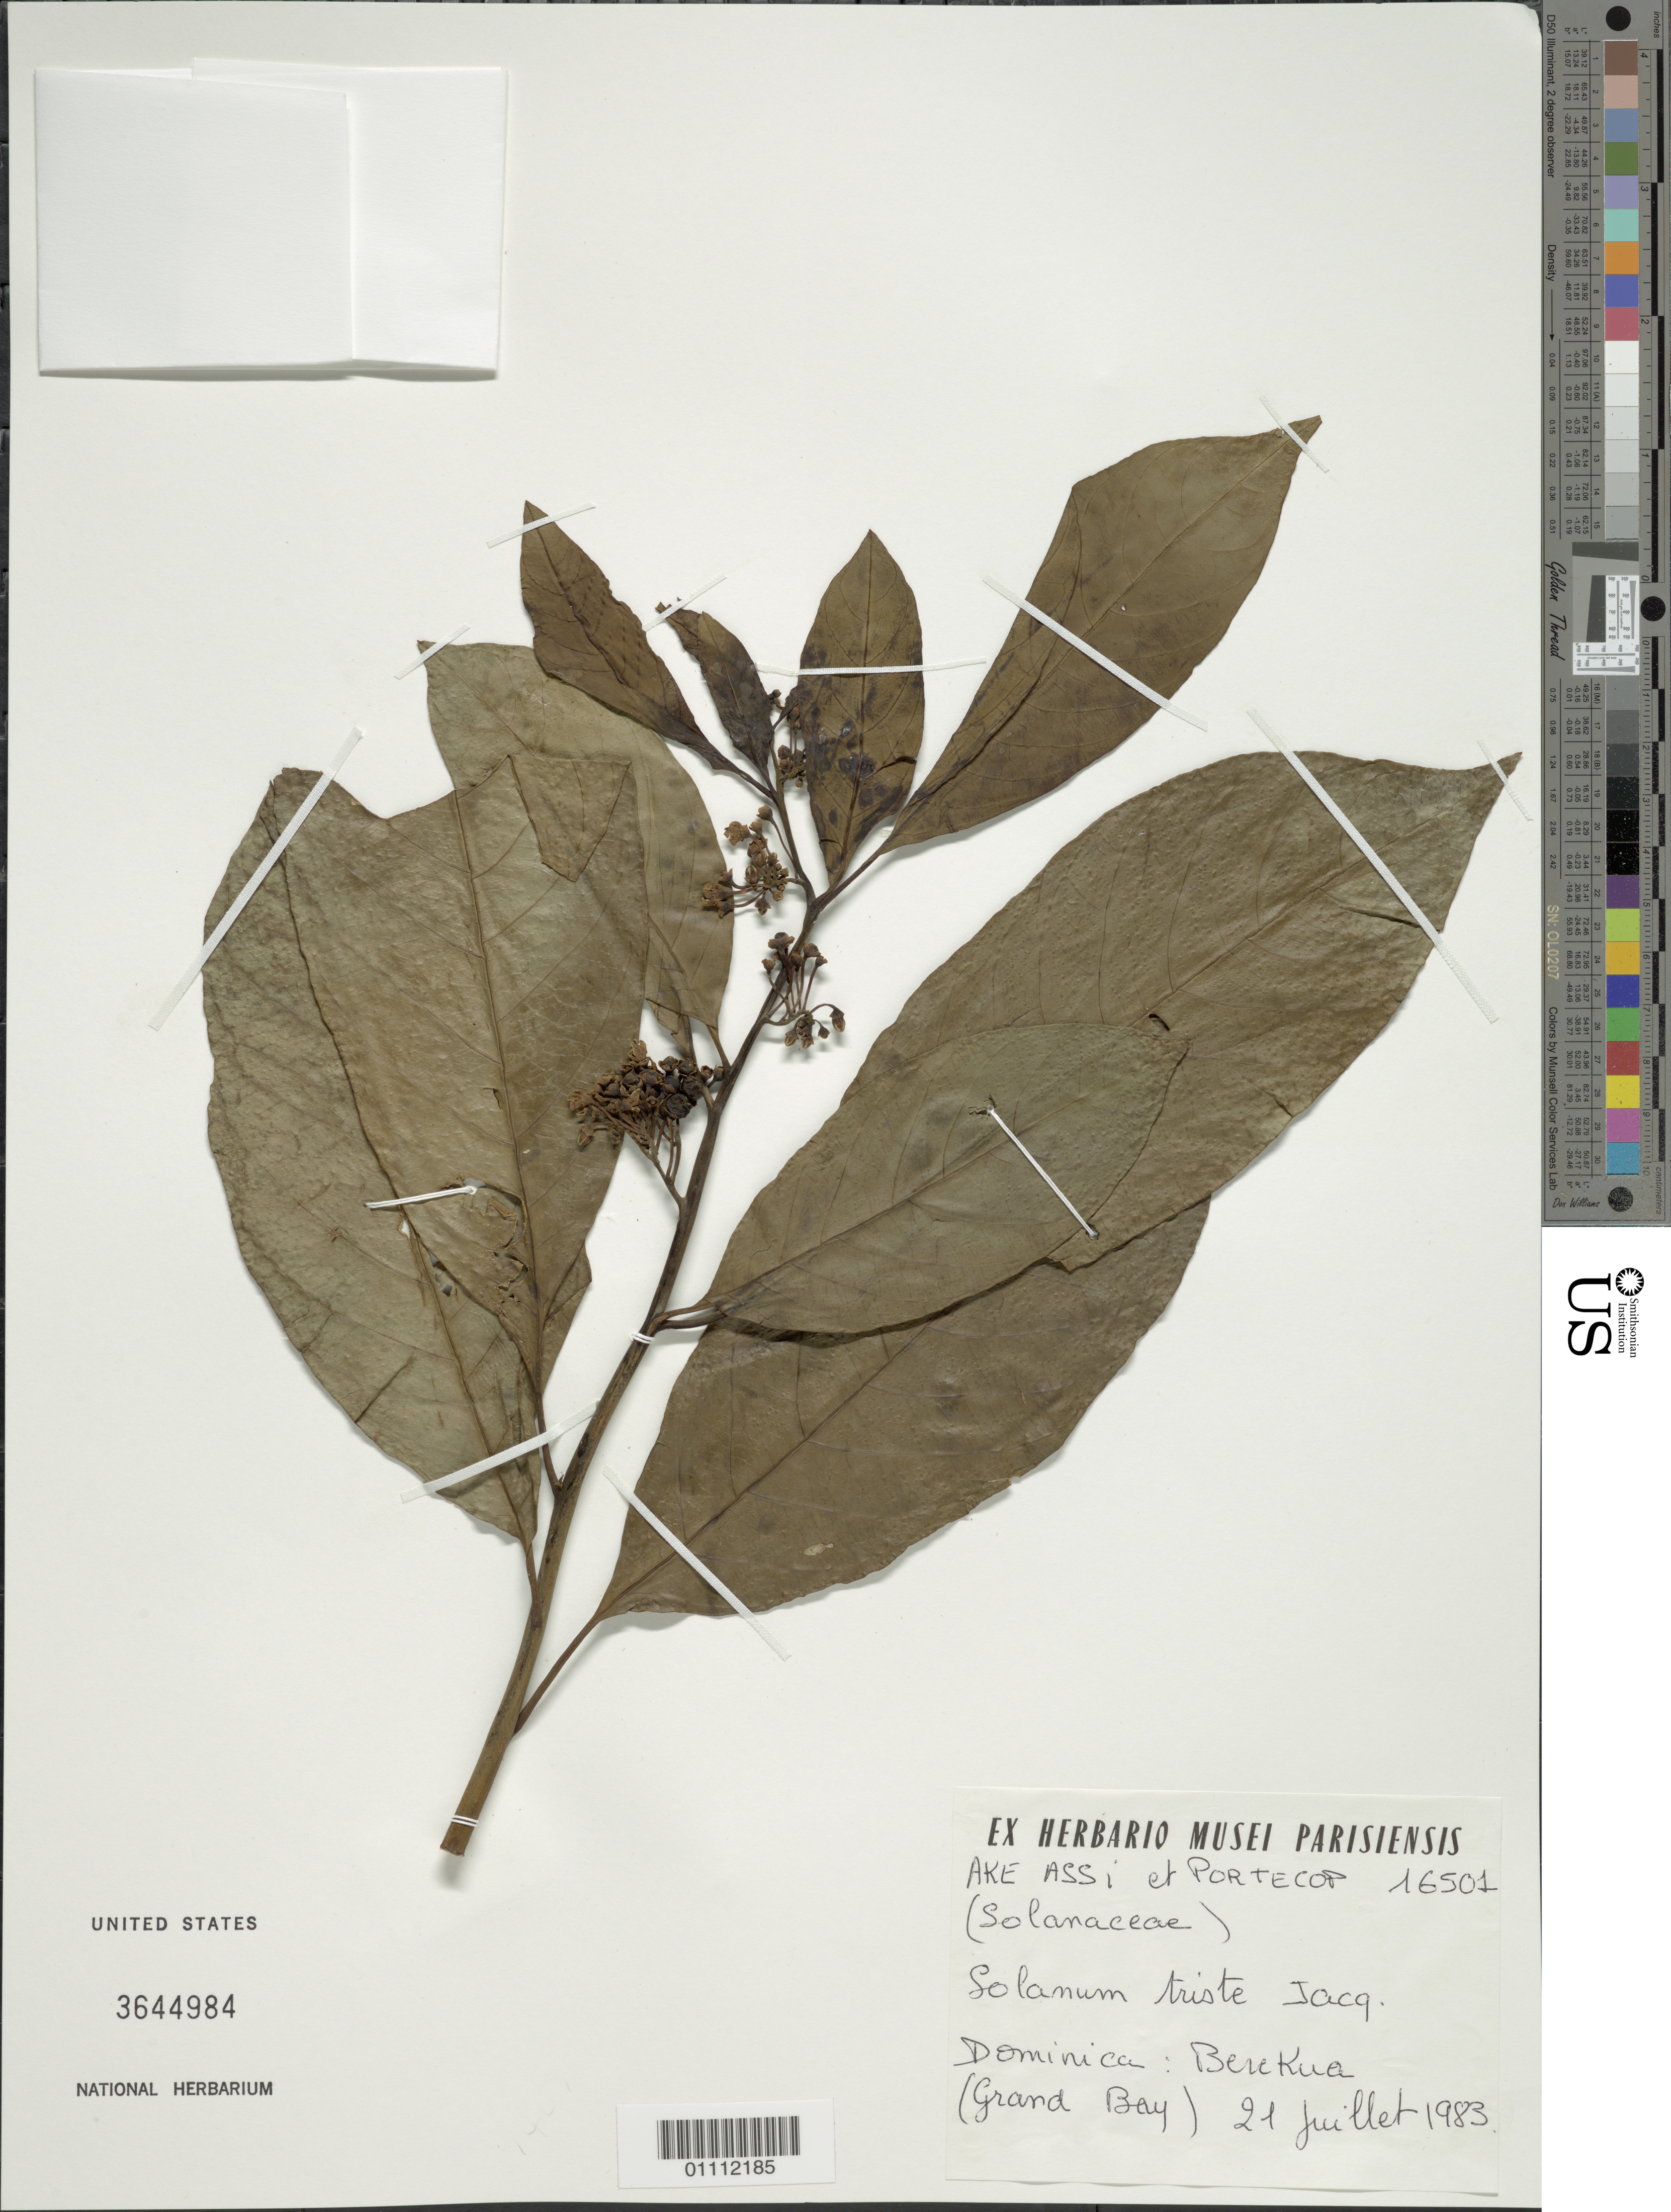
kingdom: Plantae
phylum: Tracheophyta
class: Magnoliopsida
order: Solanales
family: Solanaceae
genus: Solanum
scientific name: Solanum triste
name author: Jacq.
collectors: -. Ake-Assi & -. Portecop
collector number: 16501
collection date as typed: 21 Jul 1983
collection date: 1983-07-21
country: Dominica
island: Dominica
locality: Berekua (Grand Bay)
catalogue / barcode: US 3644984